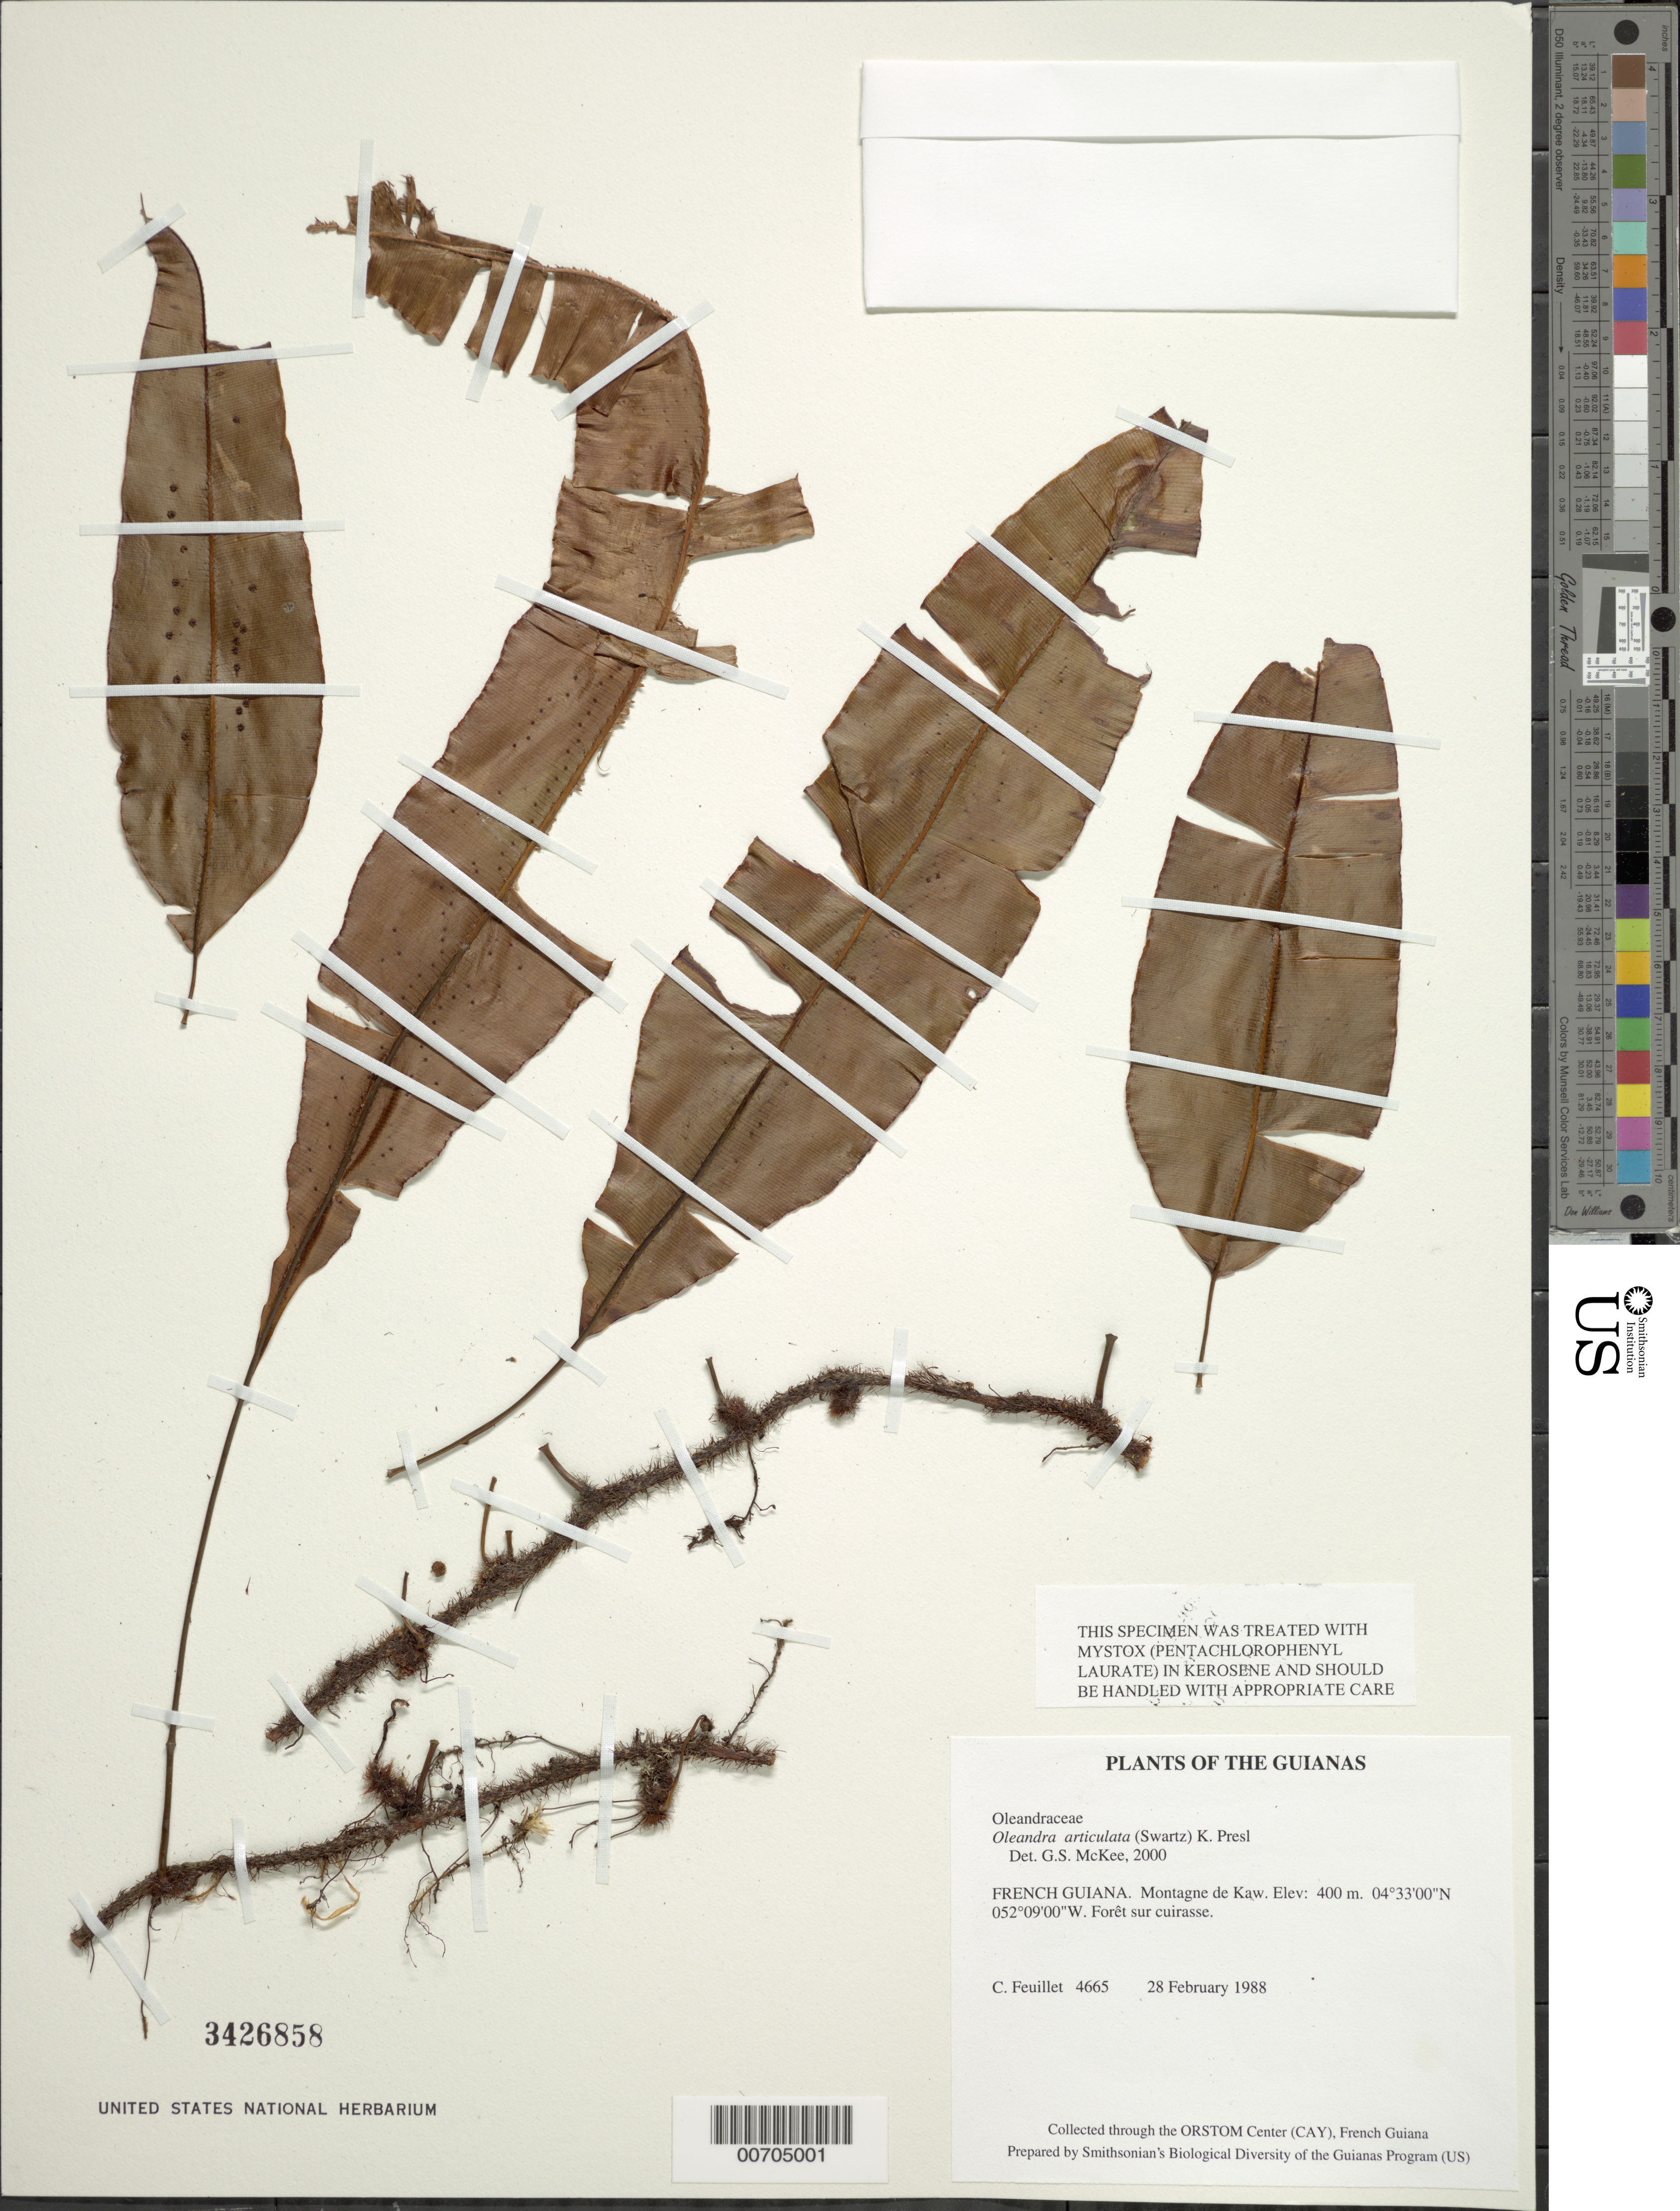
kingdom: Plantae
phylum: Tracheophyta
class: Polypodiopsida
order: Polypodiales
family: Oleandraceae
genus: Oleandra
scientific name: Oleandra articulata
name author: (Sw.) C. Presl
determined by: McKee, G. S., (US), NMNH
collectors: C. Feuillet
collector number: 4665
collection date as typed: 28 Feb1988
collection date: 1988-02-28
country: French Guiana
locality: Montagne de Kaw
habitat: Forêt sur cuirasse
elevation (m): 45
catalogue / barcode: US 3426858